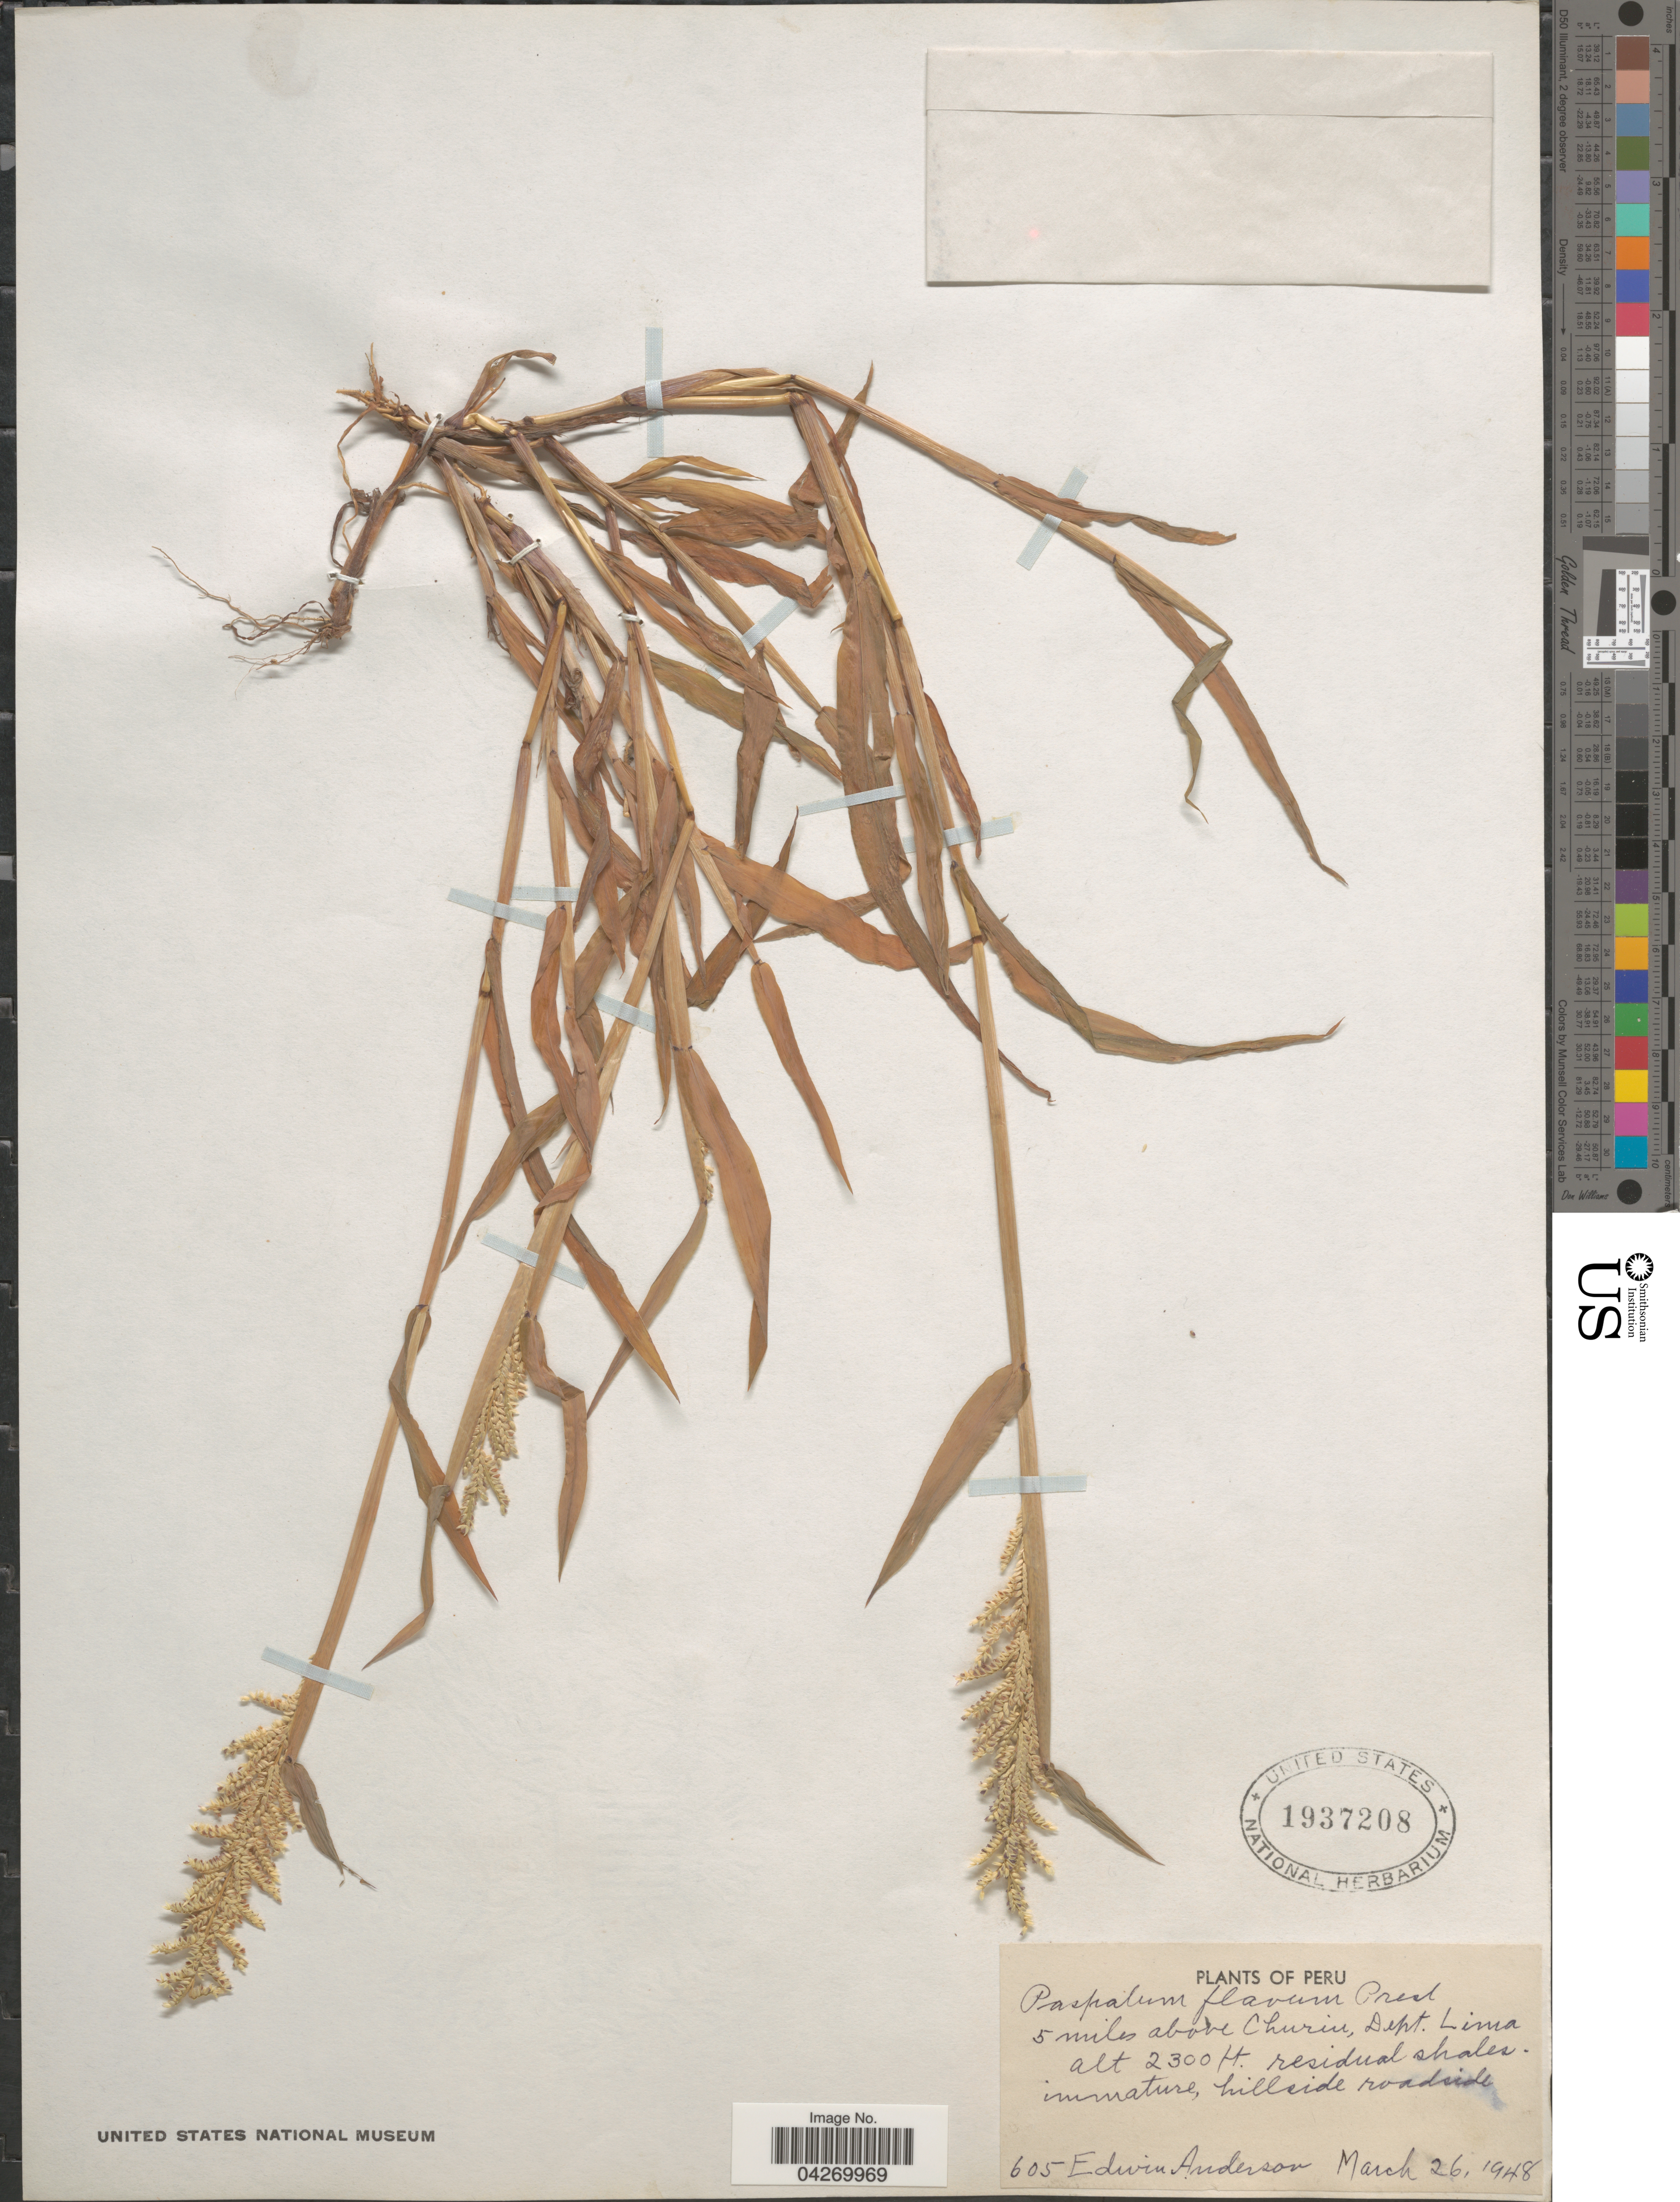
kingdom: Plantae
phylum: Tracheophyta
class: Liliopsida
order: Poales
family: Poaceae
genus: Paspalum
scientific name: Paspalum flavum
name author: J. Presl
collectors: E. Anderson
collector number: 605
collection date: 1948-03-26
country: Peru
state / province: Lima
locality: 5 miles above Churiu, Dept. Lima.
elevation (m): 701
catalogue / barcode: US 1937208